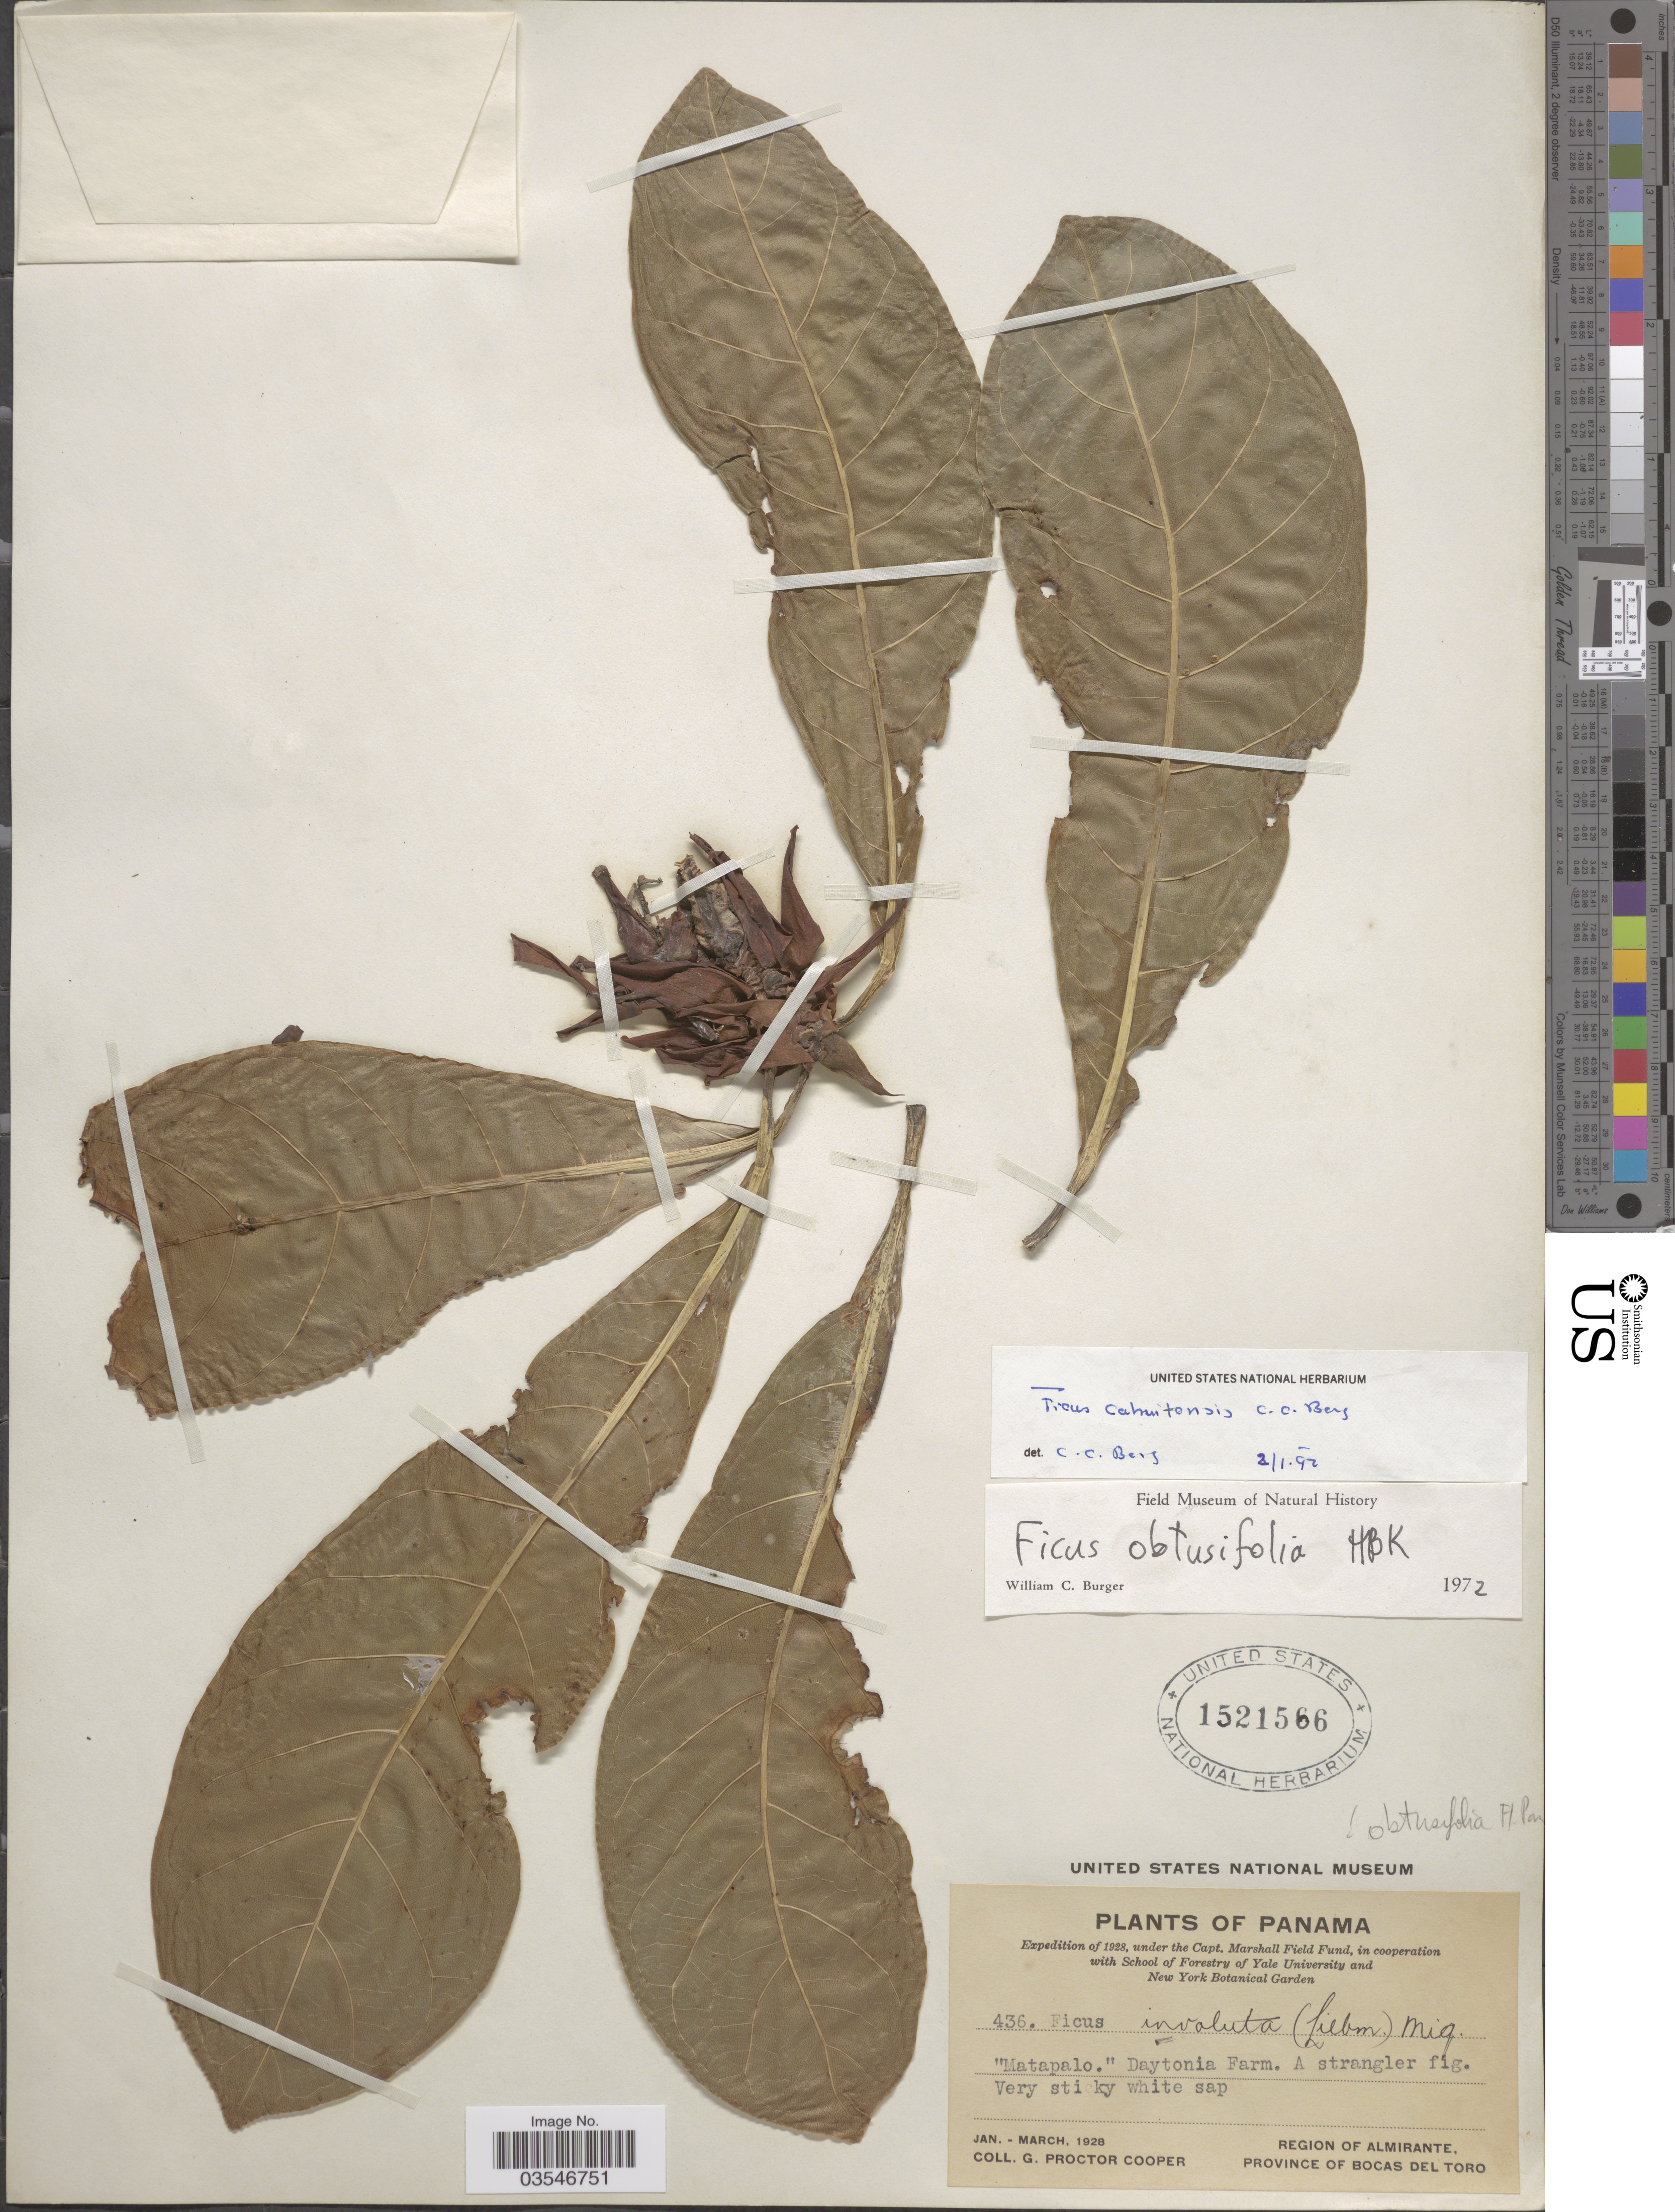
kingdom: Plantae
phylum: Tracheophyta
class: Magnoliopsida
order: Rosales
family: Moraceae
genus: Ficus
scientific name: Ficus cahuitensis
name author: C.C. Berg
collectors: G. Cooper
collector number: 436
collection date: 1928-01/1928-03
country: Panama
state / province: Bocas del Toro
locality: Daytonia Farm. Region of Almirante.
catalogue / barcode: US 1521566